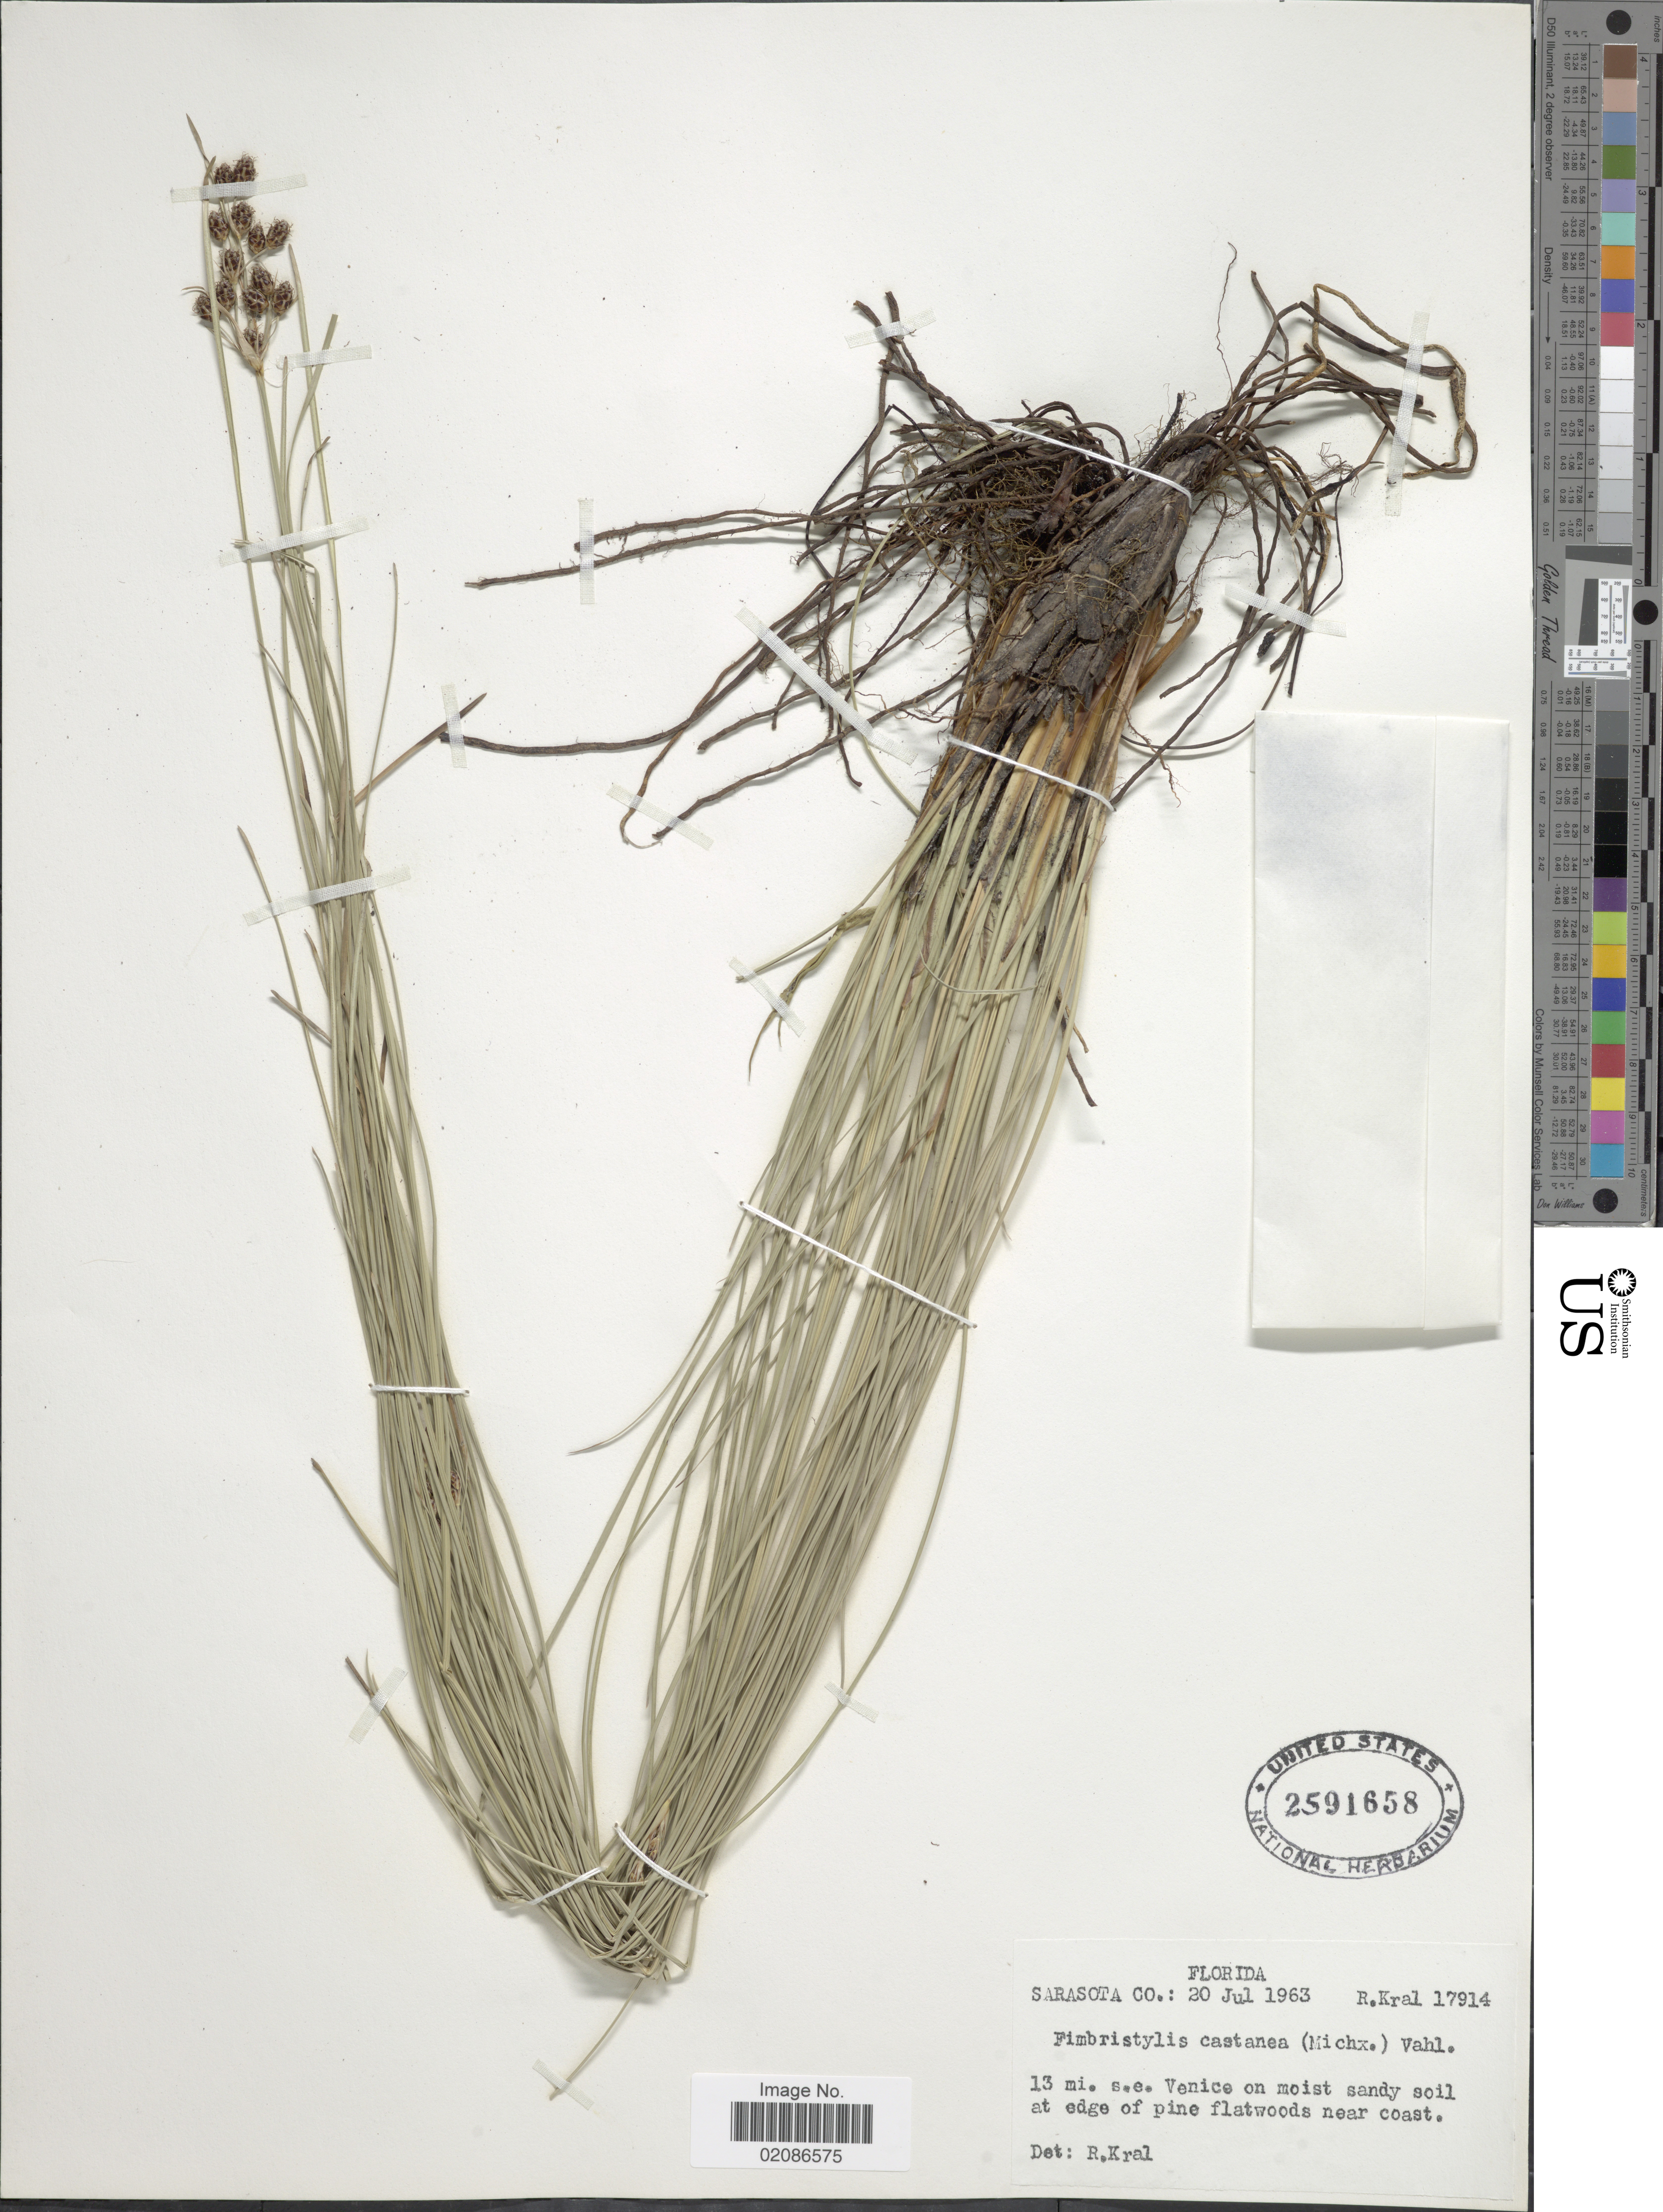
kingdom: Plantae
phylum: Tracheophyta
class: Liliopsida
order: Poales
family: Cyperaceae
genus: Fimbristylis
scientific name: Fimbristylis castanea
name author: (Michx.) Vahl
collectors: R. Kral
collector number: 17914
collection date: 1963-07-20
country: United States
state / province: Florida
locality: Sarasota Co; 13 mi s.e. Venice on moist sandy soil at edge of pine flatwoods near coast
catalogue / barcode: US 2591658